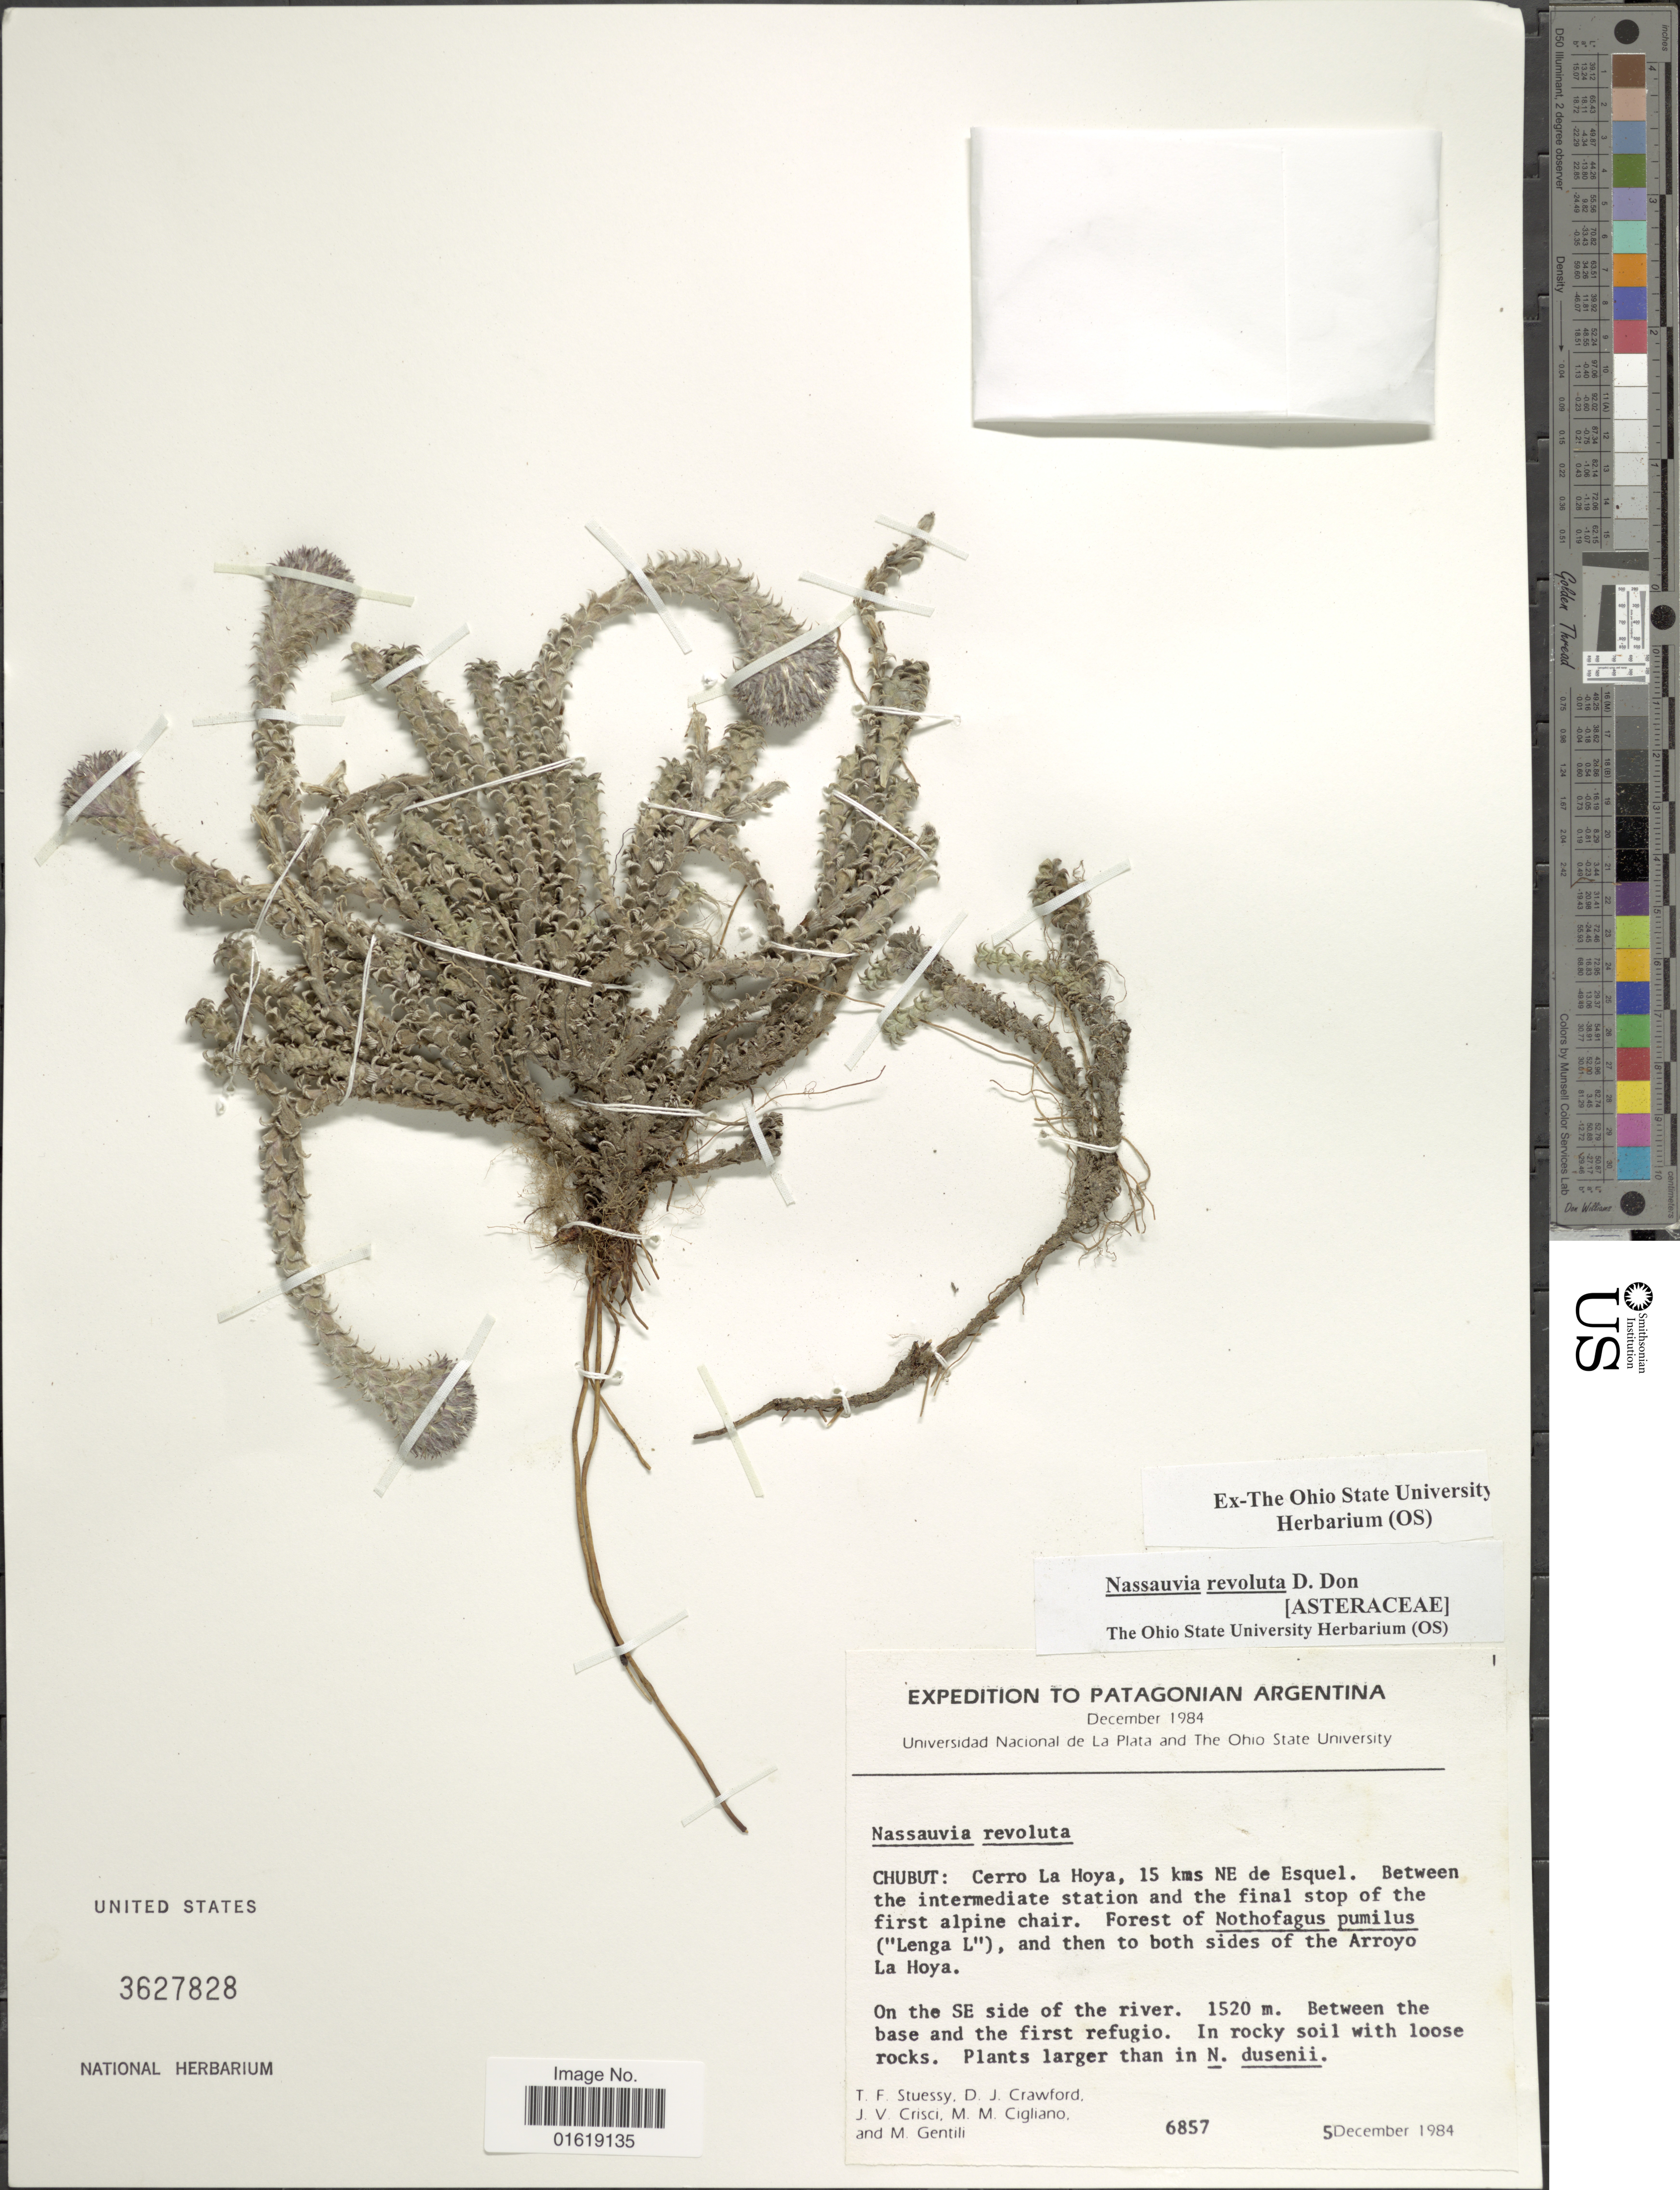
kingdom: Plantae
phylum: Tracheophyta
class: Magnoliopsida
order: Asterales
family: Asteraceae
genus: Nassauvia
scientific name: Nassauvia revoluta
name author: D. Don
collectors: T. Stuessy, D. Crawford, J. Crisci, M. Cigliano & M. Gentili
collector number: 6857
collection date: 1984-12-05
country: Argentina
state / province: Chubut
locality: Chubut: Cerro La Hoya, 15 kms NE de Esquel. Between the intermediate station and the final stop of the first alpine chair. And the to both sides of the Arroyo La Hoya. On the SE side of the river. Between the base and the first refugio.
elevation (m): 1520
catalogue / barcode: US 3627828